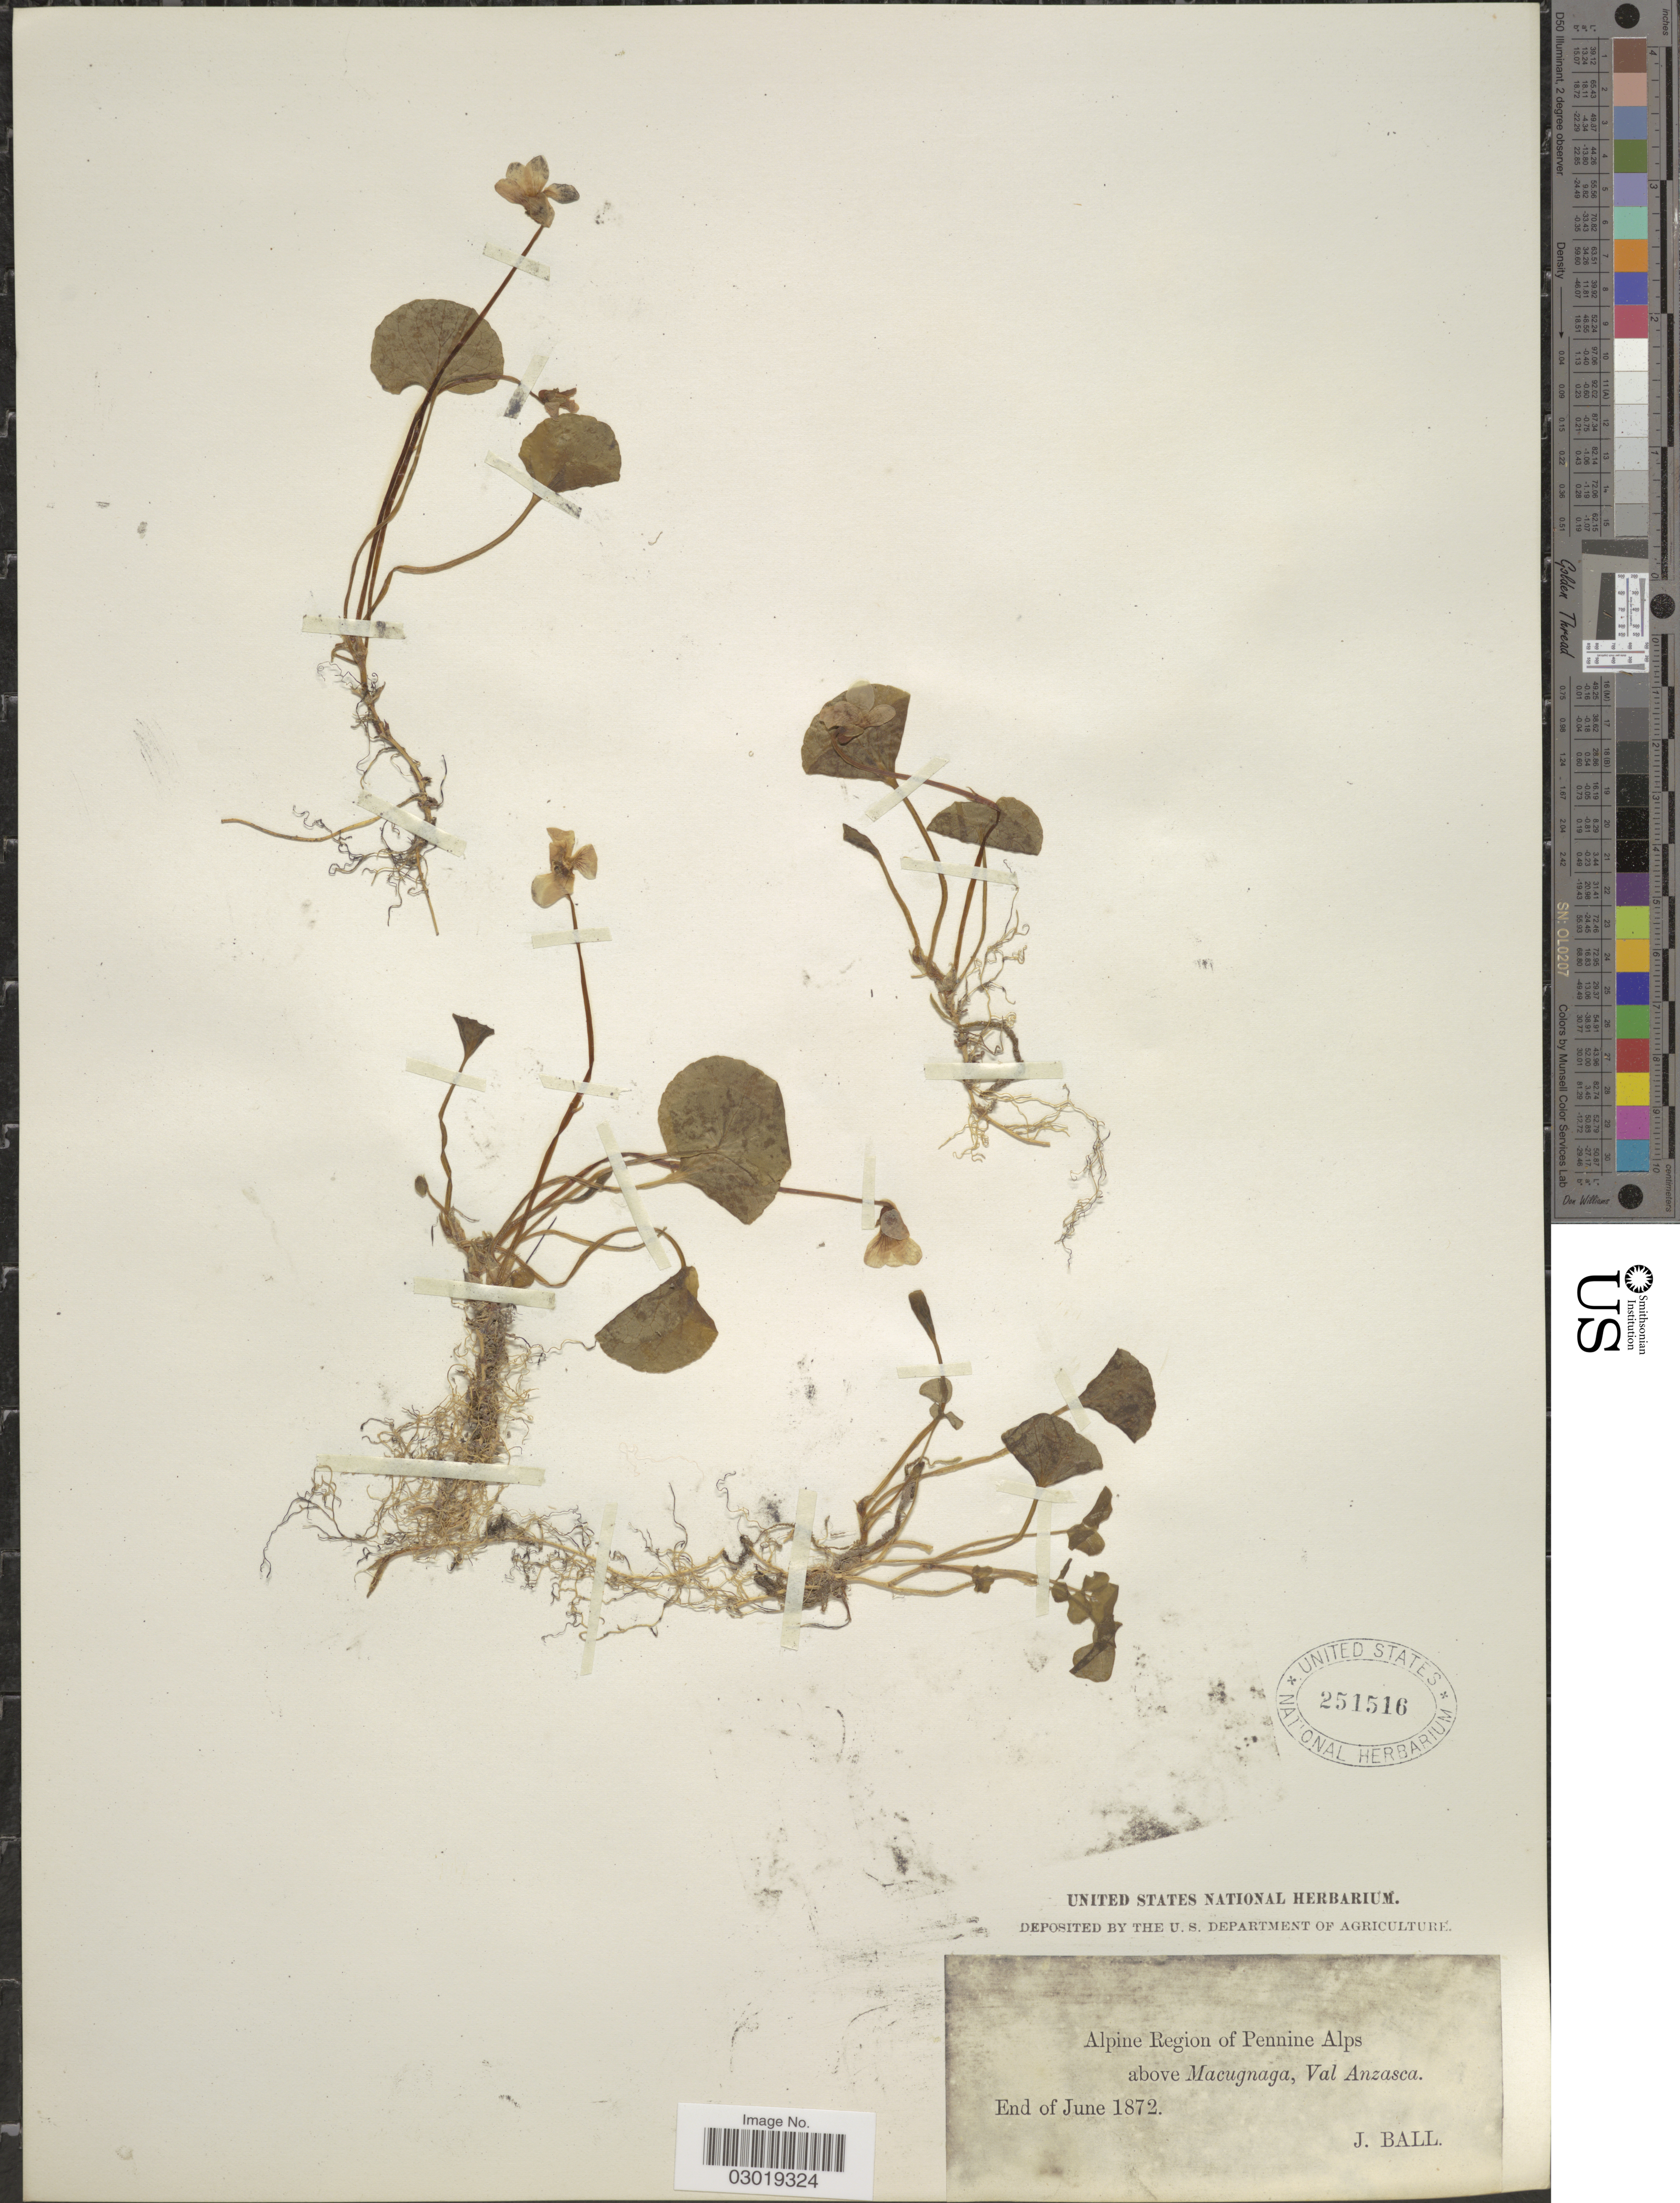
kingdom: Plantae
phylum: Tracheophyta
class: Magnoliopsida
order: Malpighiales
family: Violaceae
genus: Viola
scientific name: Viola sp.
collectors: J. Ball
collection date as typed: End of June 1872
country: Italy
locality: Alpine Region of Pennine Alps above Macugnaga, Val Anzasca.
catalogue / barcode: US 251516